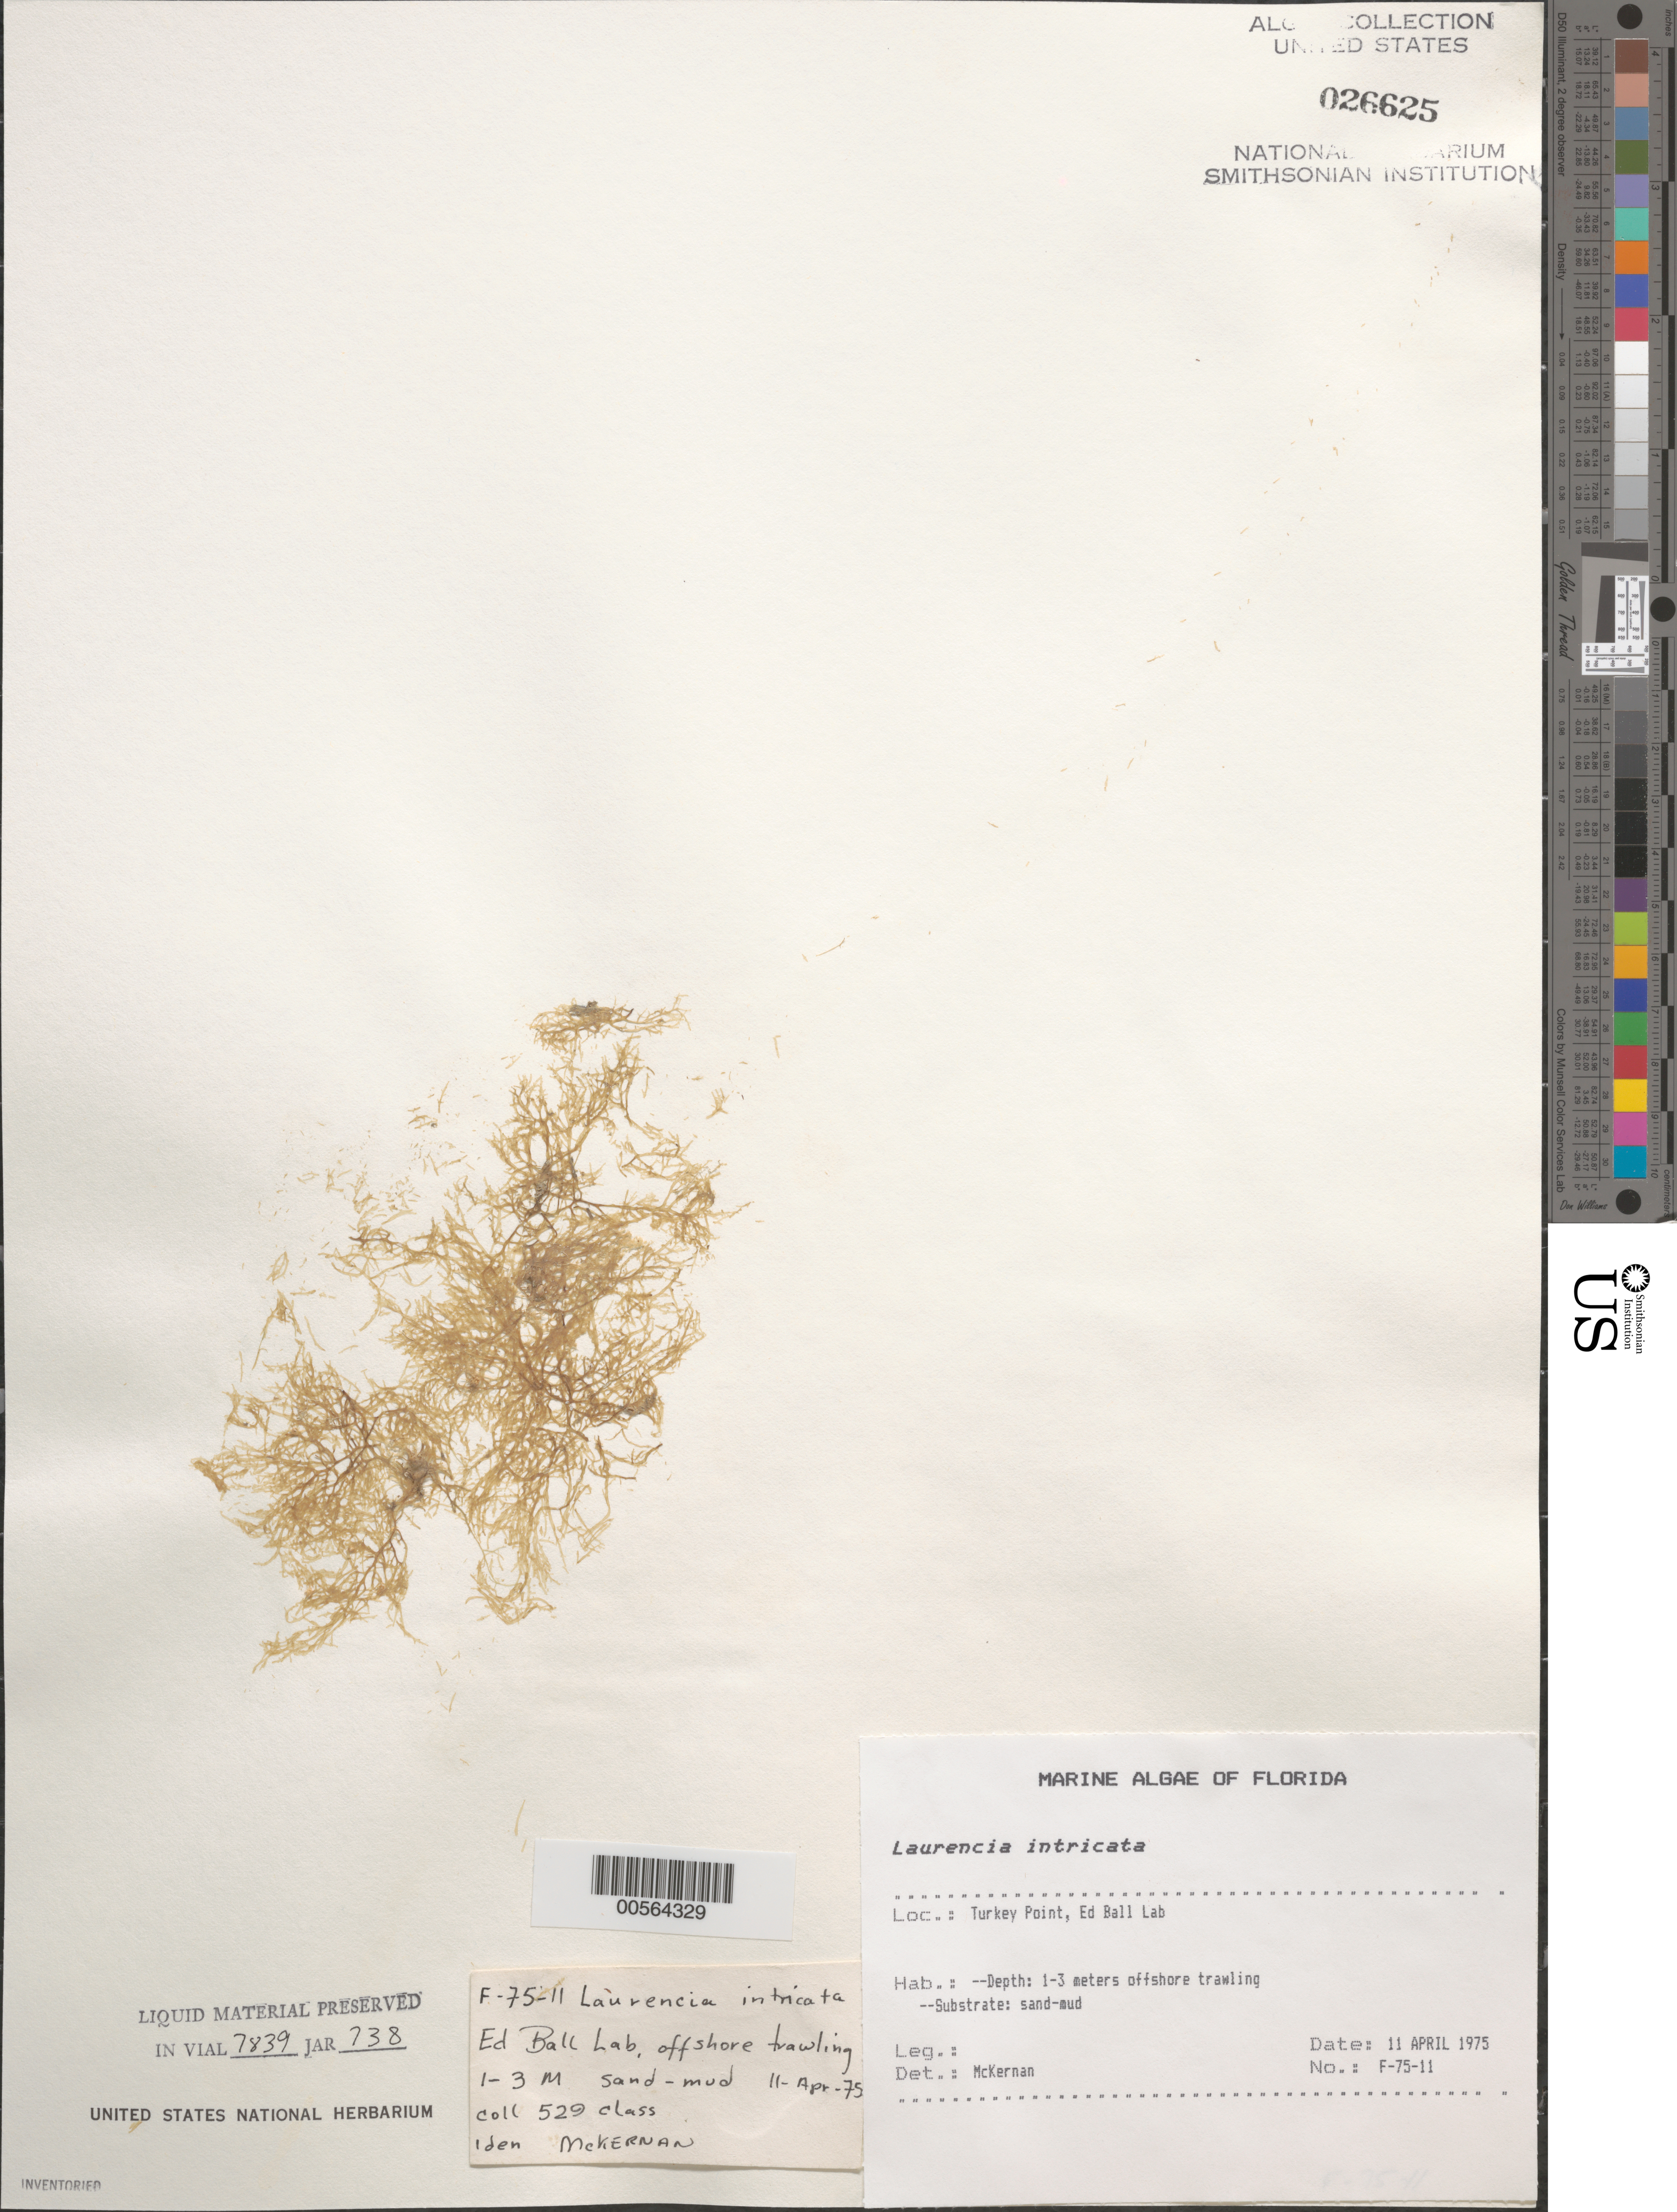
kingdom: Plantae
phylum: Rhodophyta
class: Florideophyceae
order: Ceramiales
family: Rhodomelaceae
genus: Laurencia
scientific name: Laurencia intricata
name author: J.V.Lamouroux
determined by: McKernan, --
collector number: F-75-11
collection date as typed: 11 Apr 1975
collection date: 1975-04-11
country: United States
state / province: Florida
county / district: Franklin County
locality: Turkey Point, Edward Ball Laboratory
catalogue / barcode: US 26625